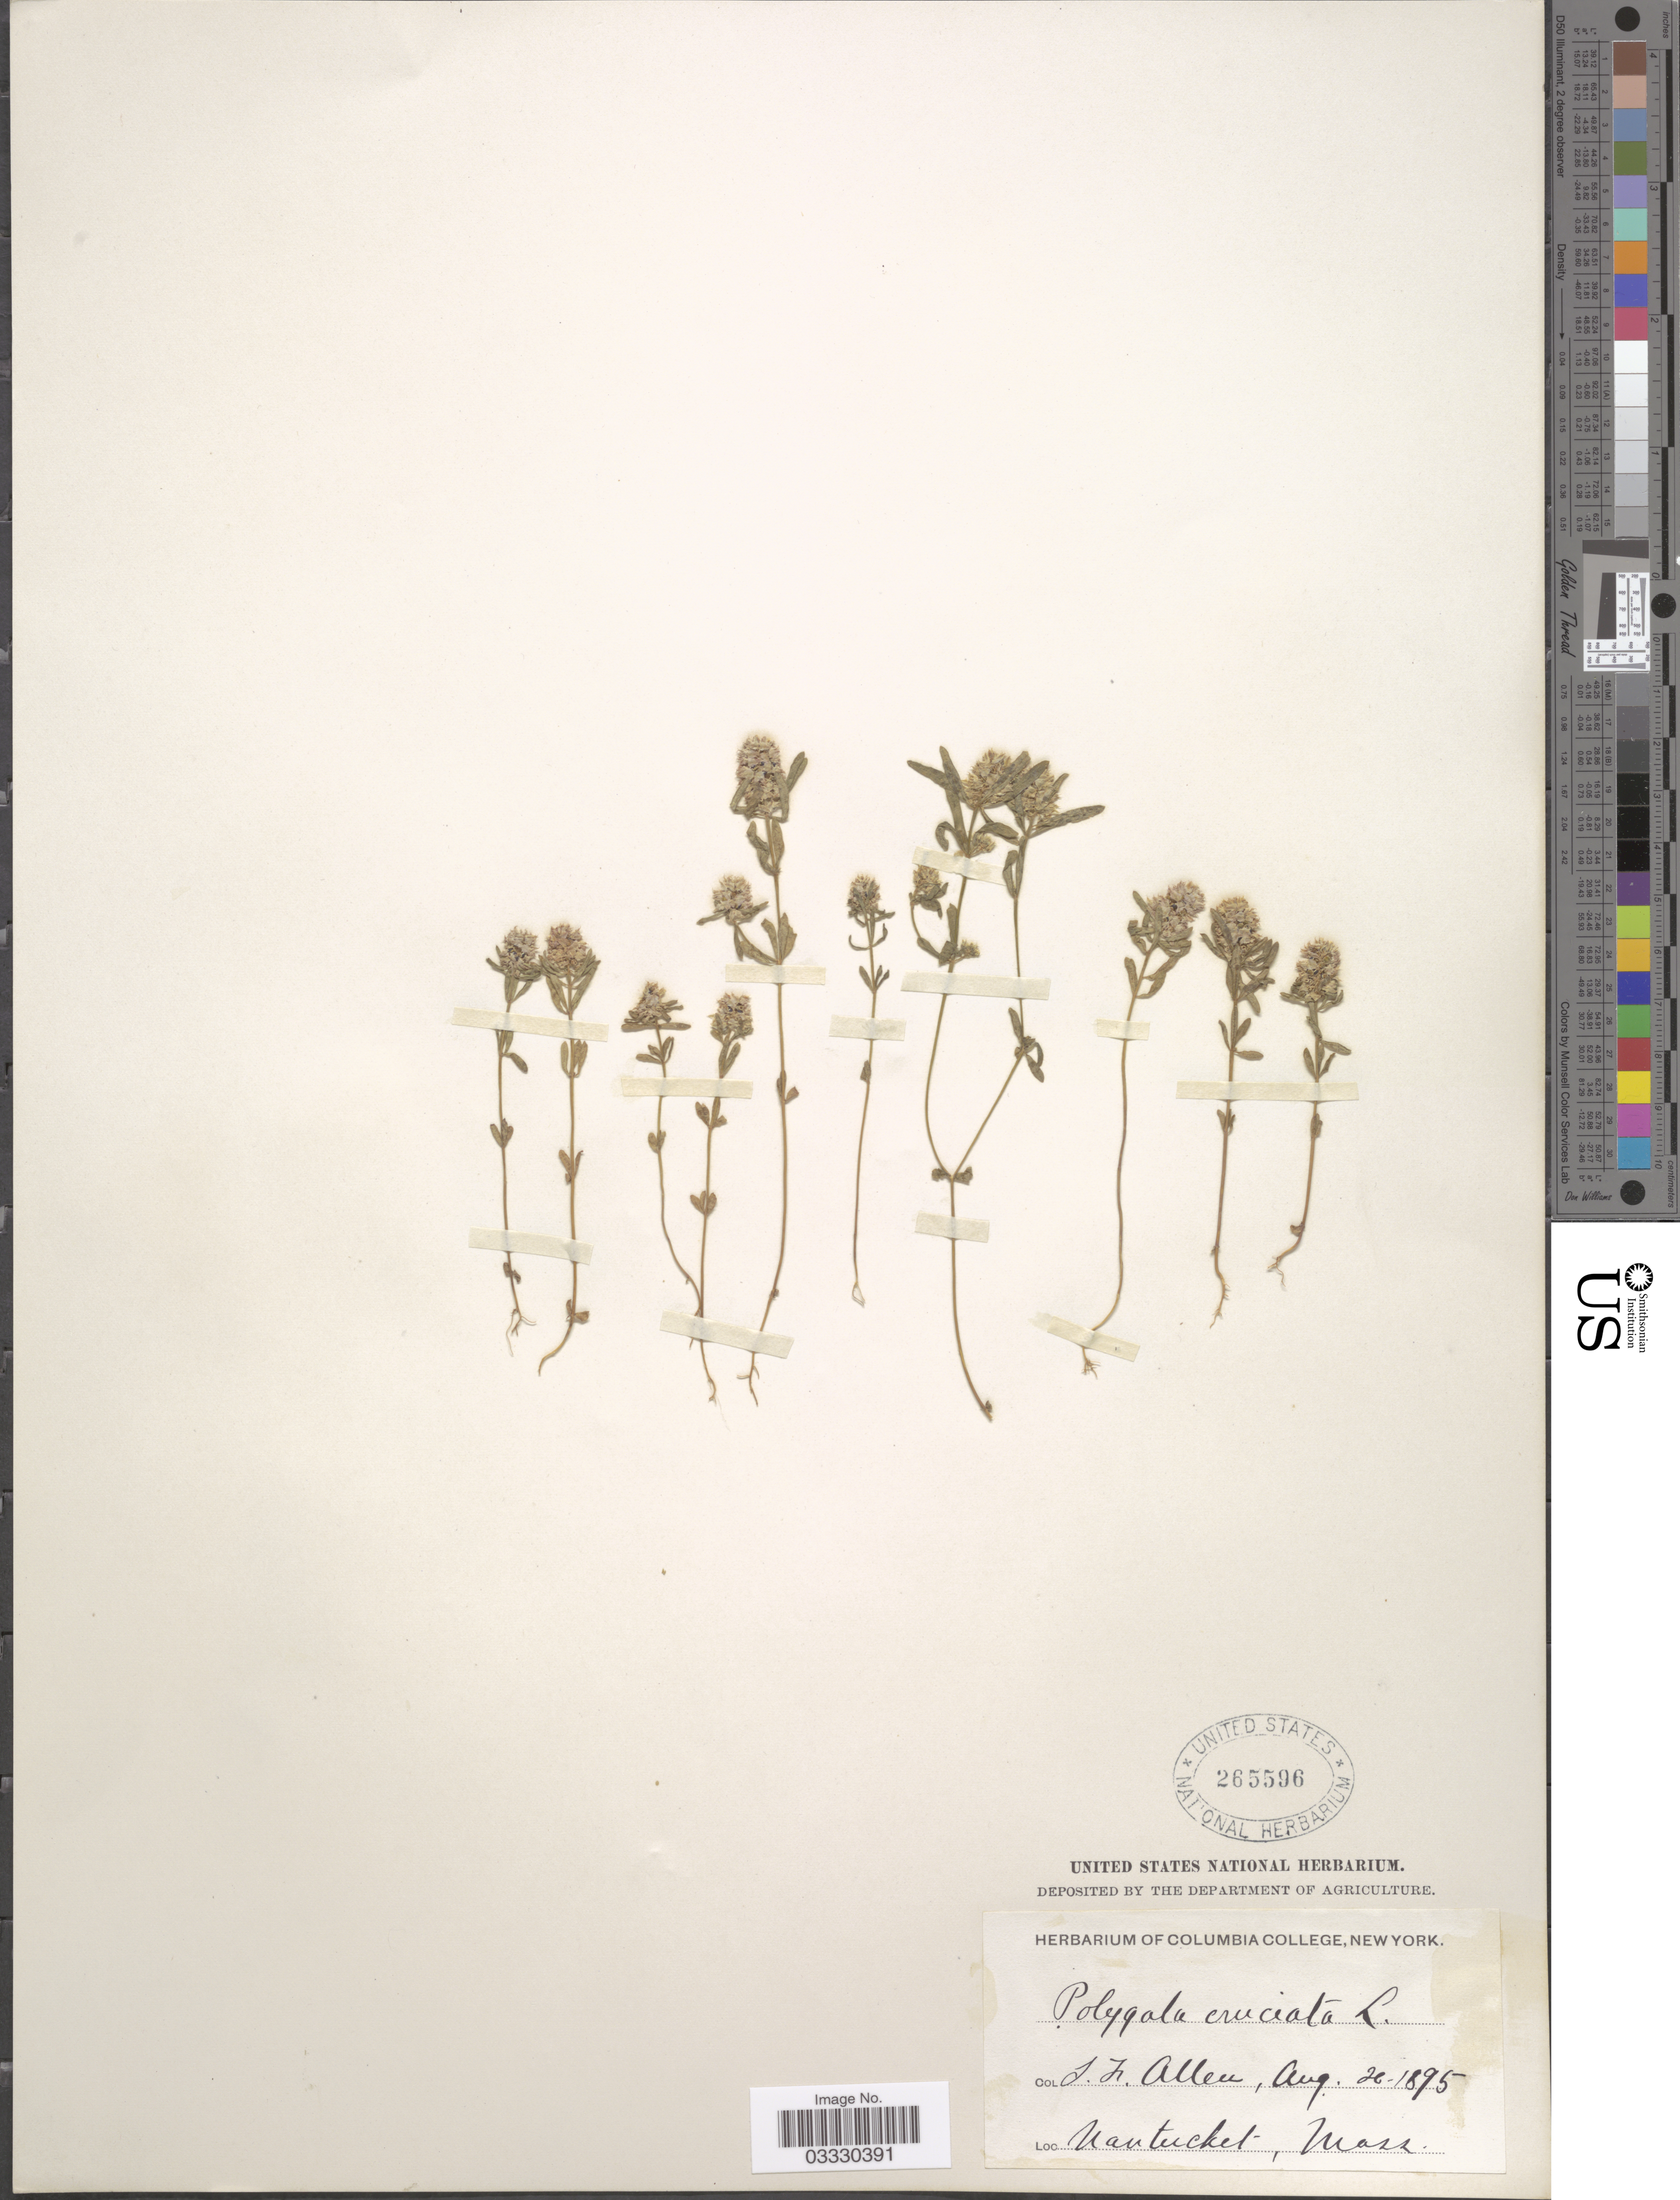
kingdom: Plantae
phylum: Tracheophyta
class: Magnoliopsida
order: Fabales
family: Polygalaceae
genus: Polygala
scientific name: Polygala cruciata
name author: L.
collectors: J. Allen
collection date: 1895-08-26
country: United States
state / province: Massachusetts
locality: Nantucket.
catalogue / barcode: US 265596